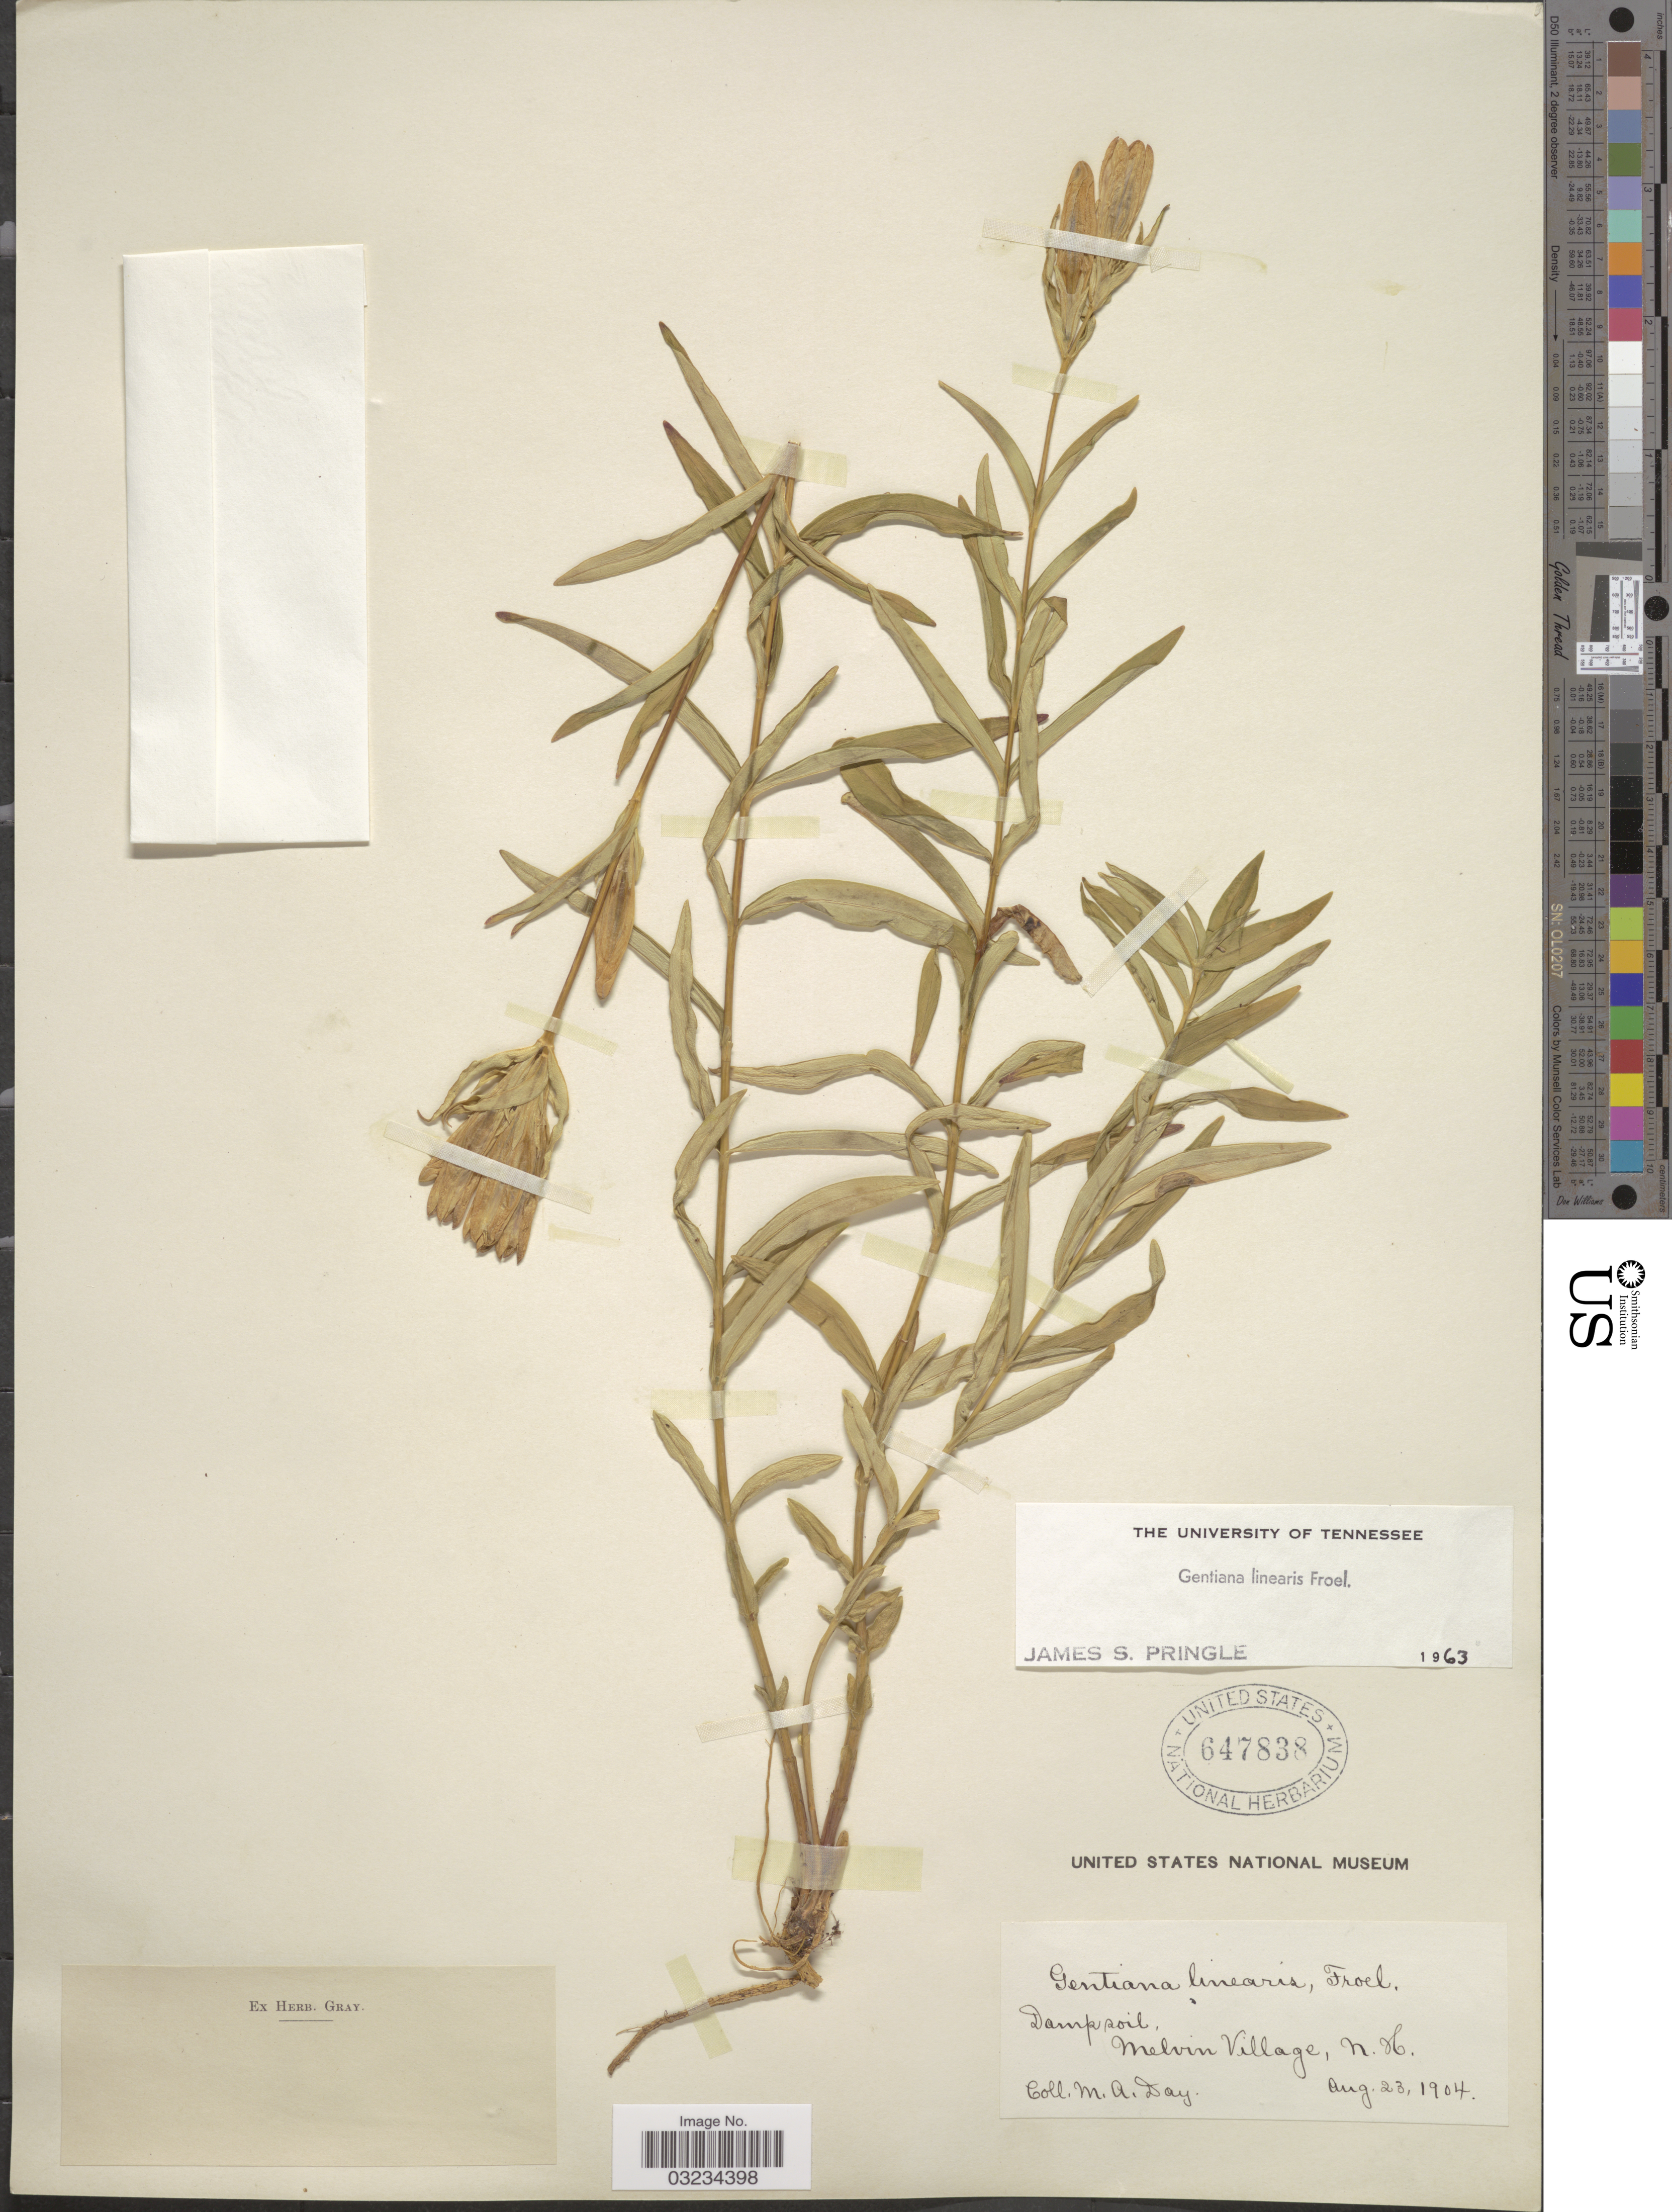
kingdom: Plantae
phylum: Tracheophyta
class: Magnoliopsida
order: Gentianales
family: Gentianaceae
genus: Gentiana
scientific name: Gentiana linearis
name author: Froel.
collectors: M. Day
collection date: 1904-08-23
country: United States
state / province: New Hampshire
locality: Melvin Village.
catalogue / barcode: US 647838